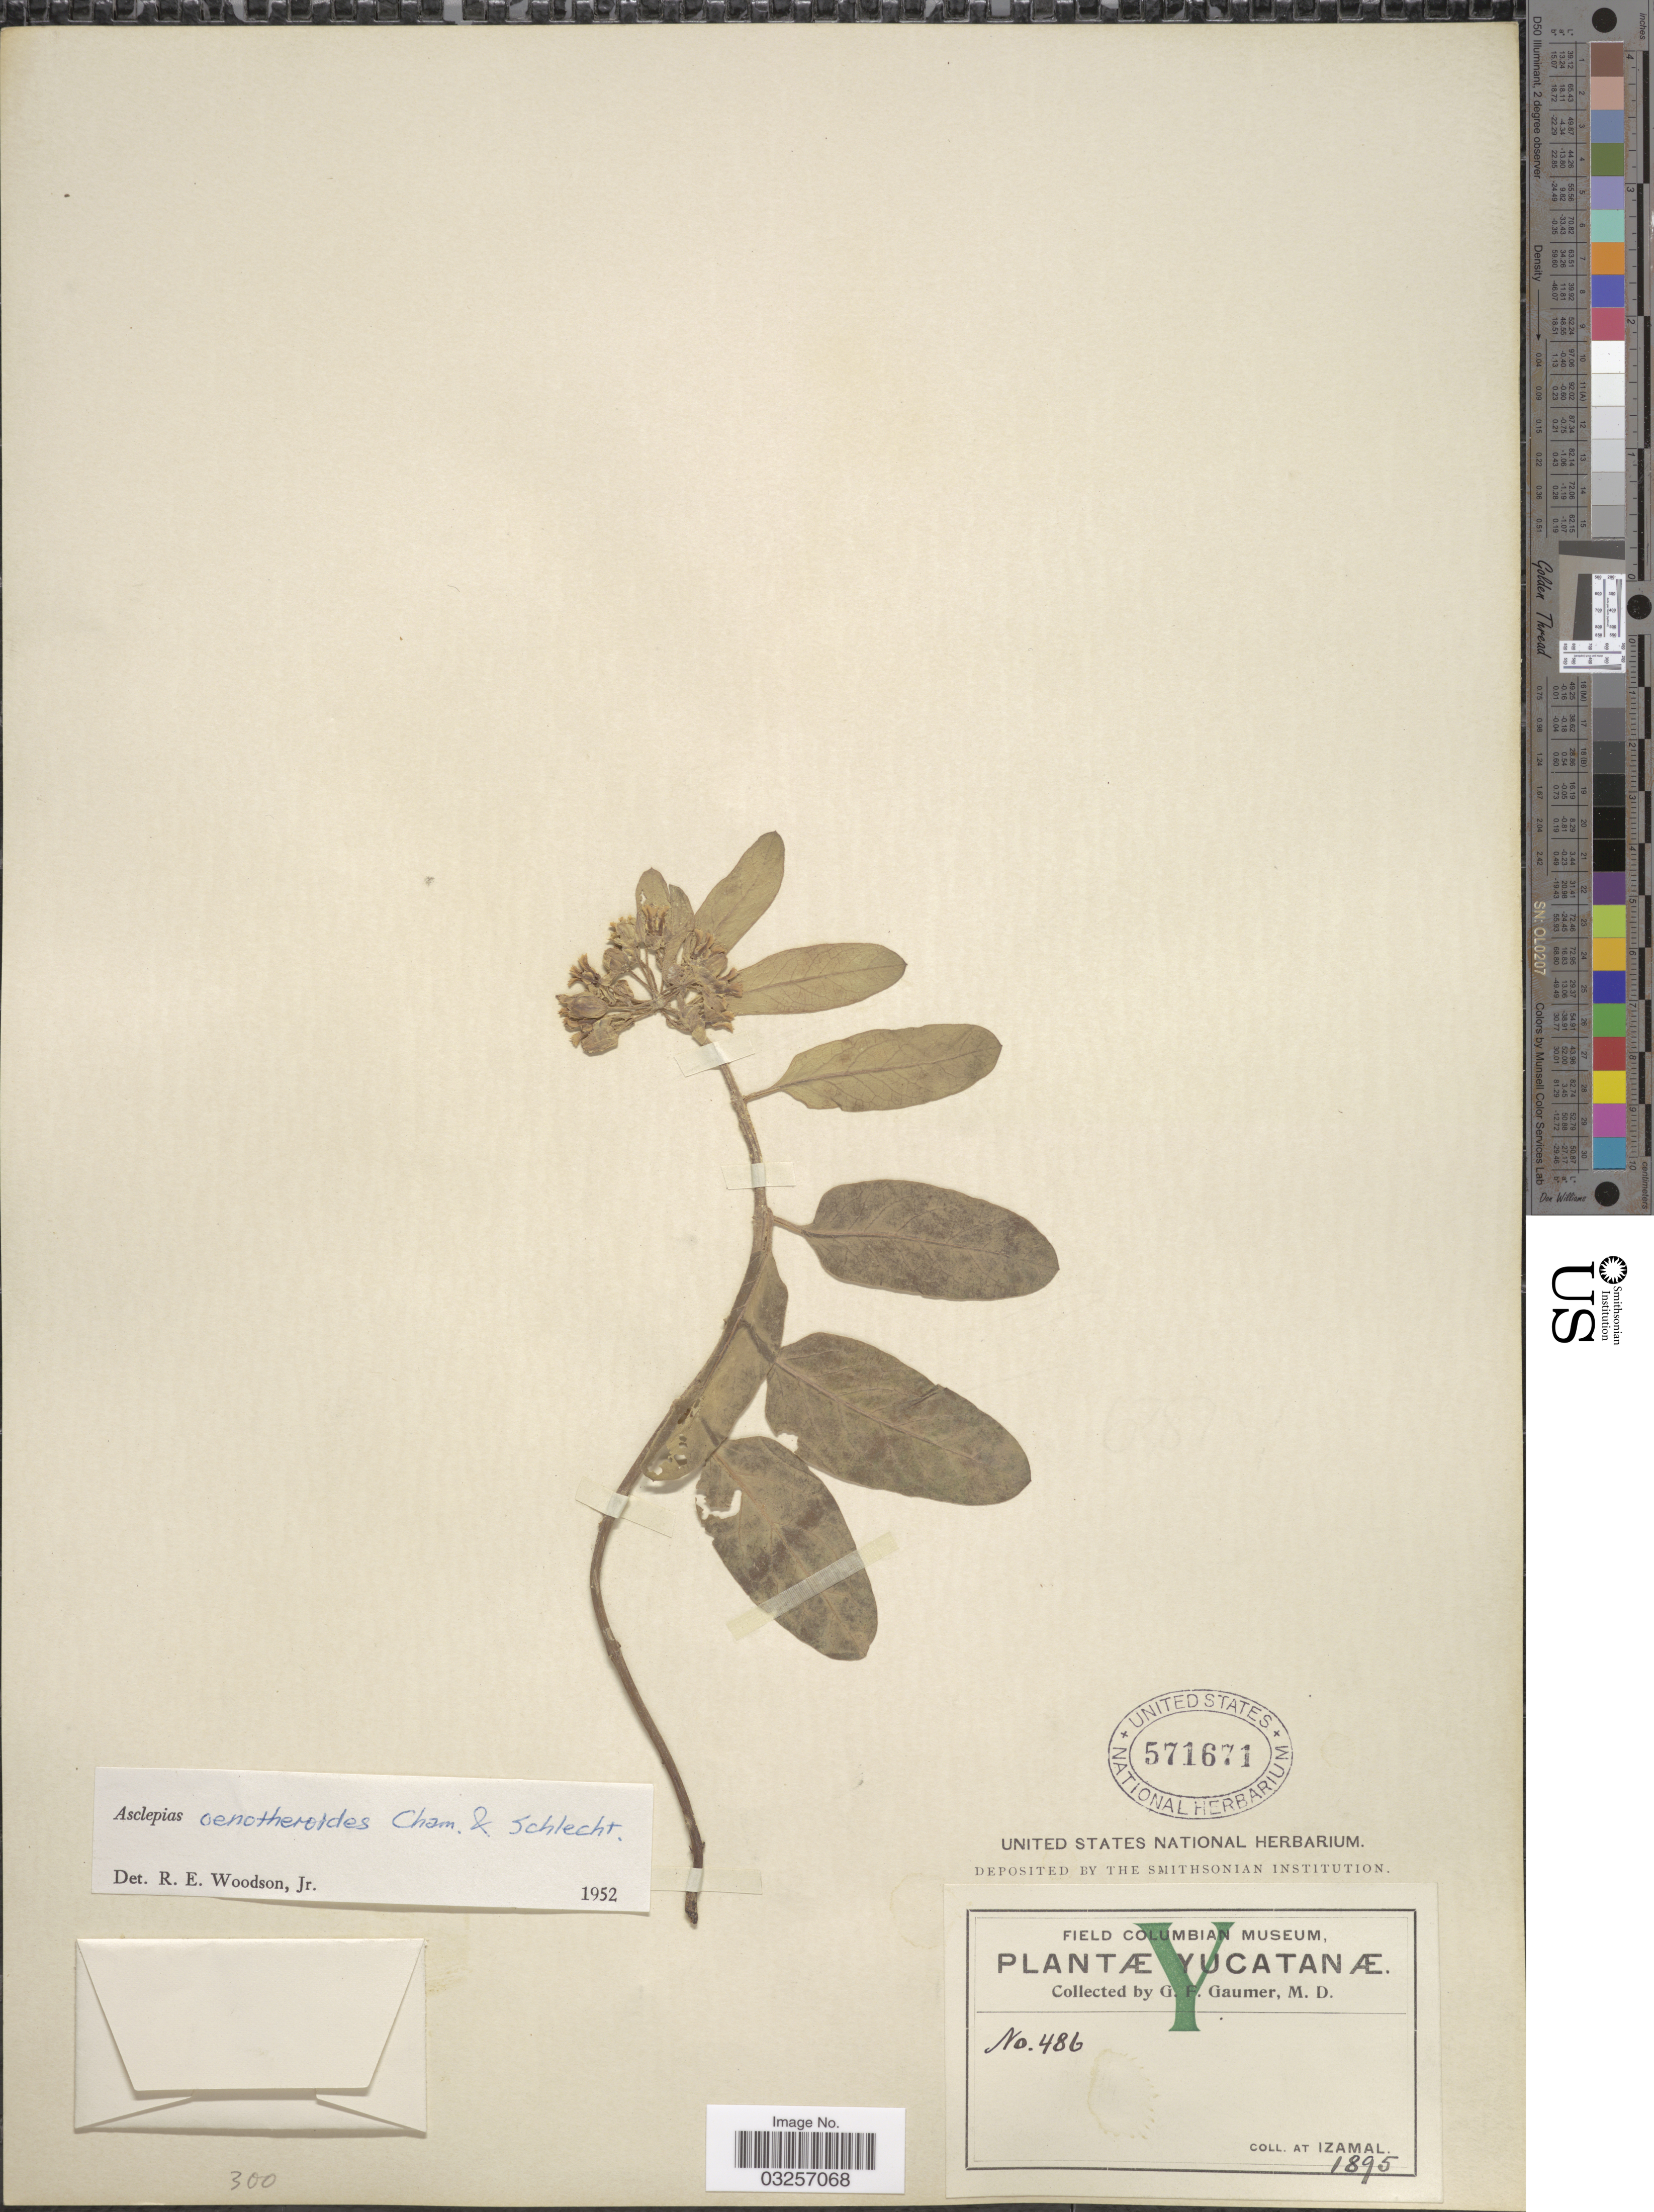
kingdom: Plantae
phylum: Tracheophyta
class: Magnoliopsida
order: Gentianales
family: Apocynaceae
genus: Asclepias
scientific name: Asclepias oenotheroides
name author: Schltdl. & Cham.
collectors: G. F. Gaumer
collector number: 486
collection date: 1895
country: Mexico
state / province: Yucatán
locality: Izamal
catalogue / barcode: US 571671